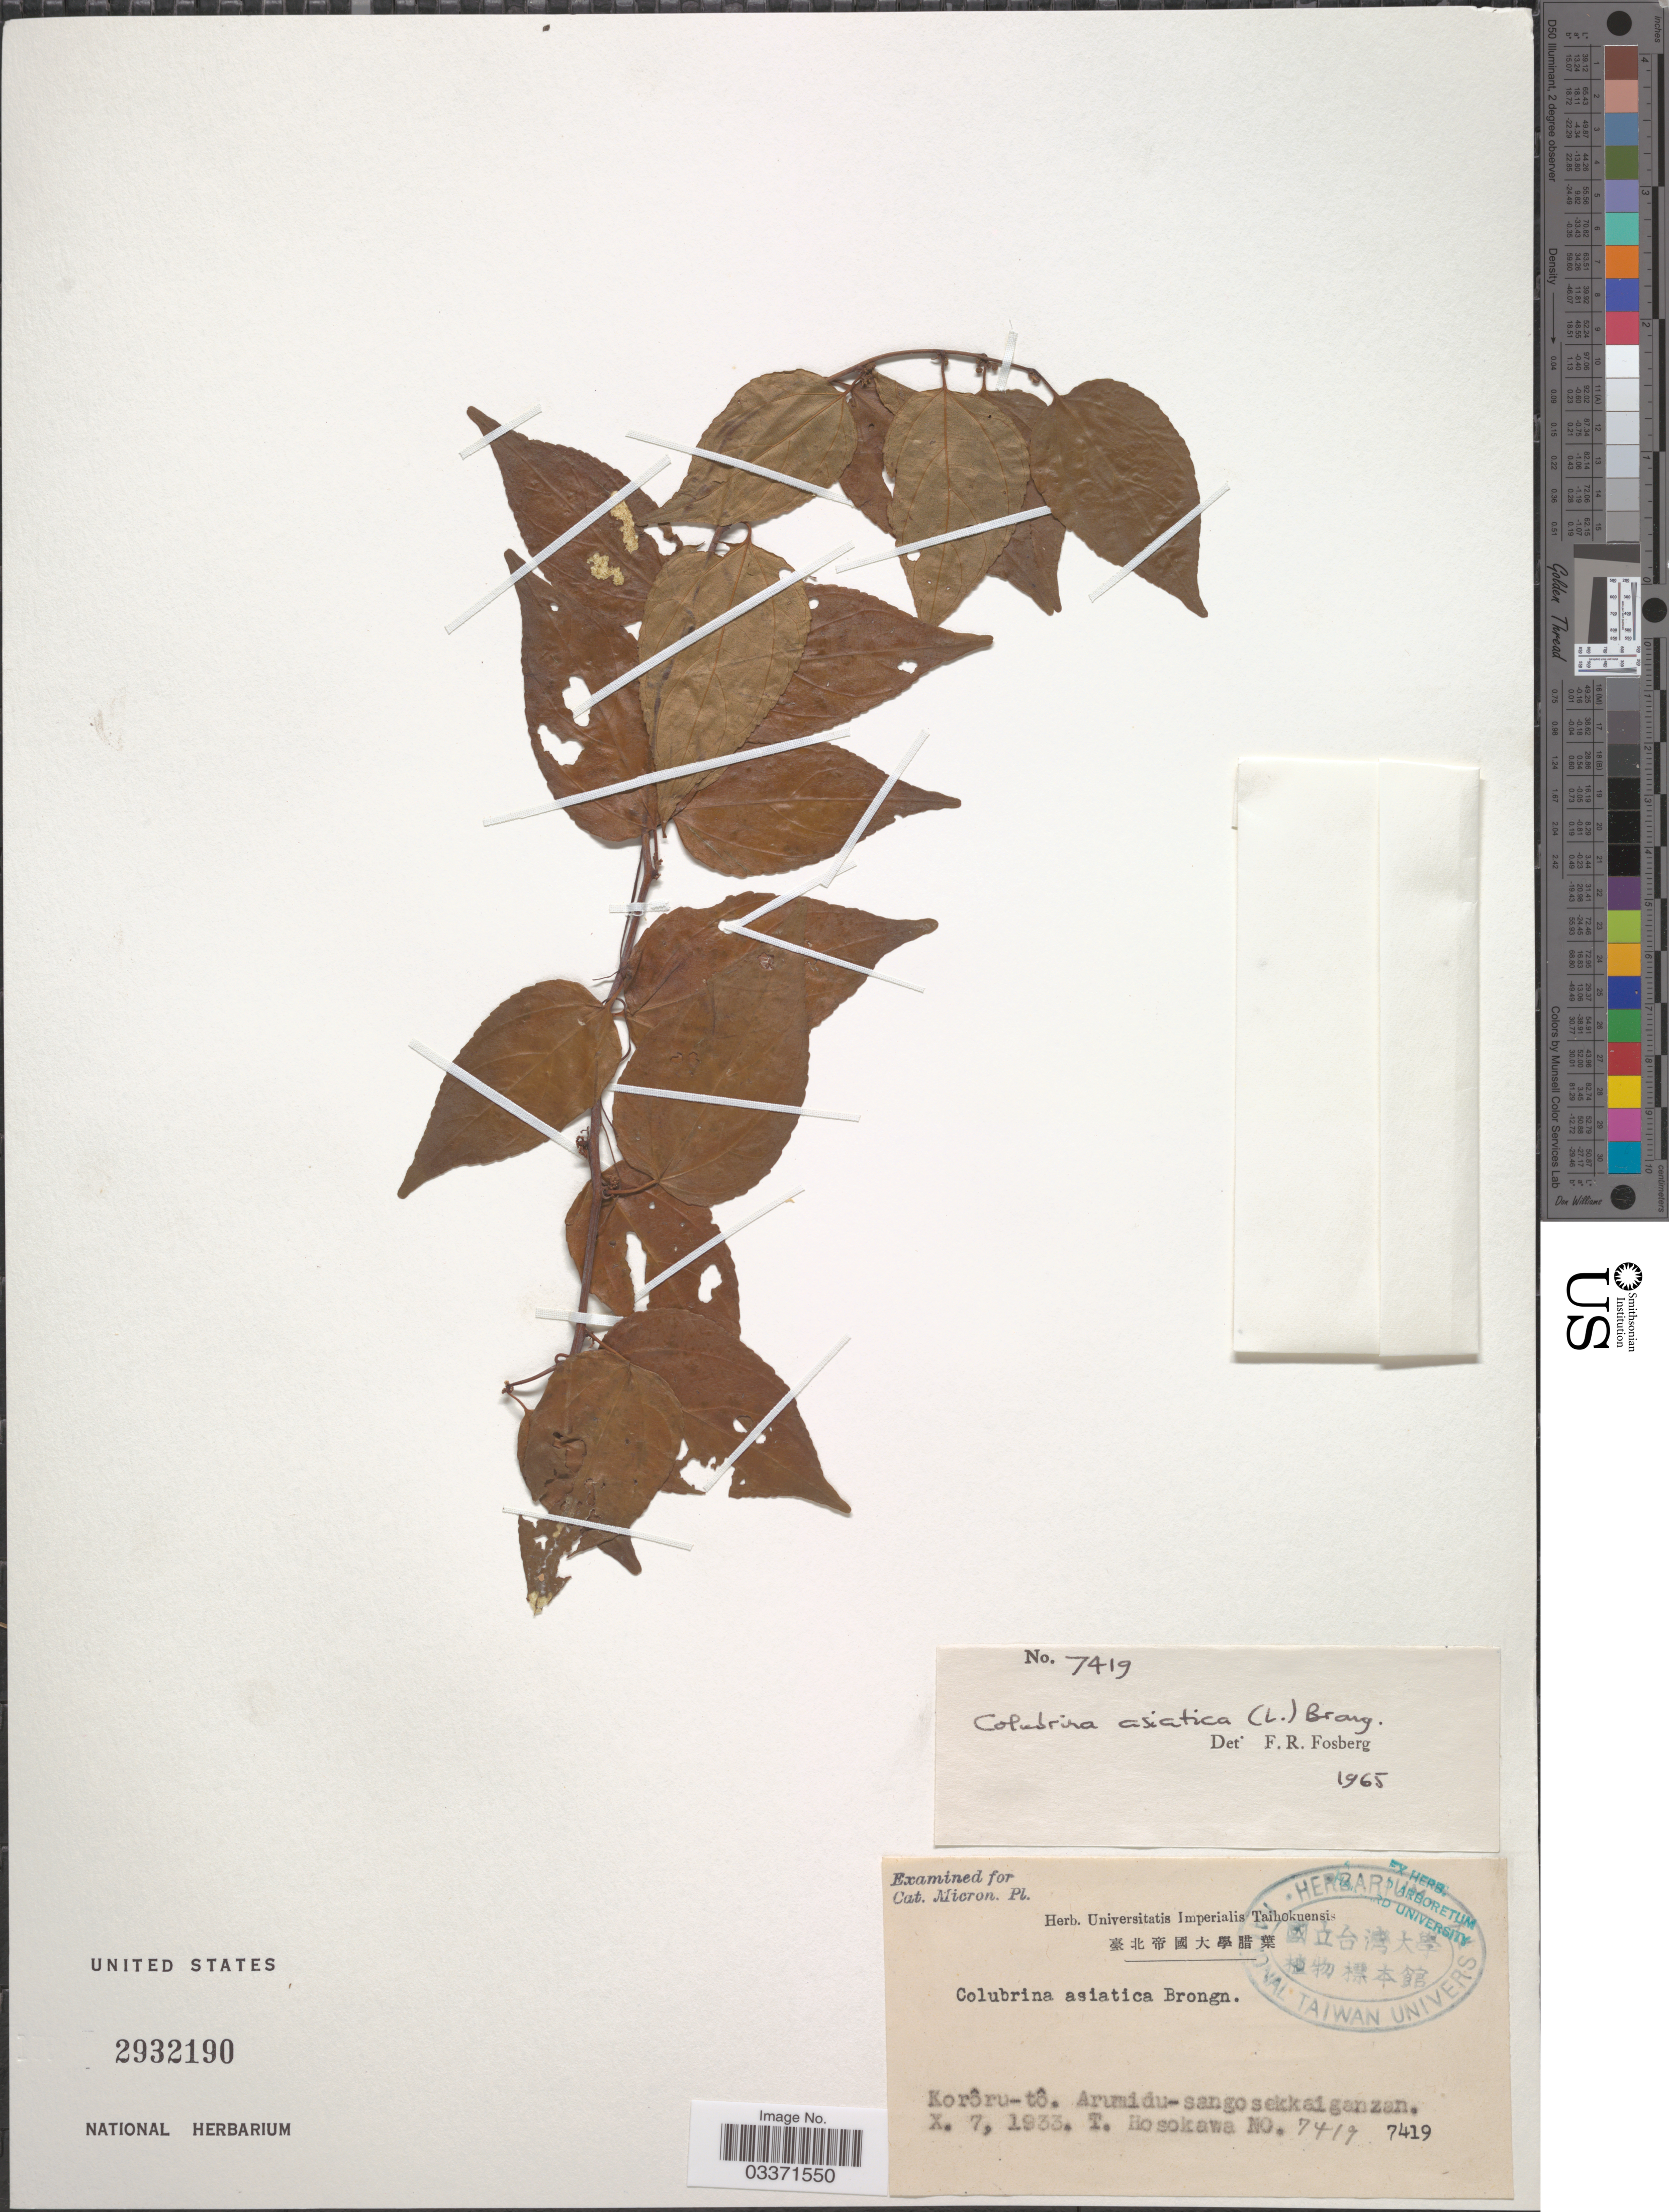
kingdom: Plantae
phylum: Tracheophyta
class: Magnoliopsida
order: Rosales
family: Rhamnaceae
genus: Colubrina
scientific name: Colubrina asiatica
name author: (L.) Brongn.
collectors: T. Hosokawa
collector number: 7419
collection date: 1933-10-07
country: Palau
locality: Korôru-tô. Arumidu-sango sekkai ganzan.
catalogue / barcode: US 2932190